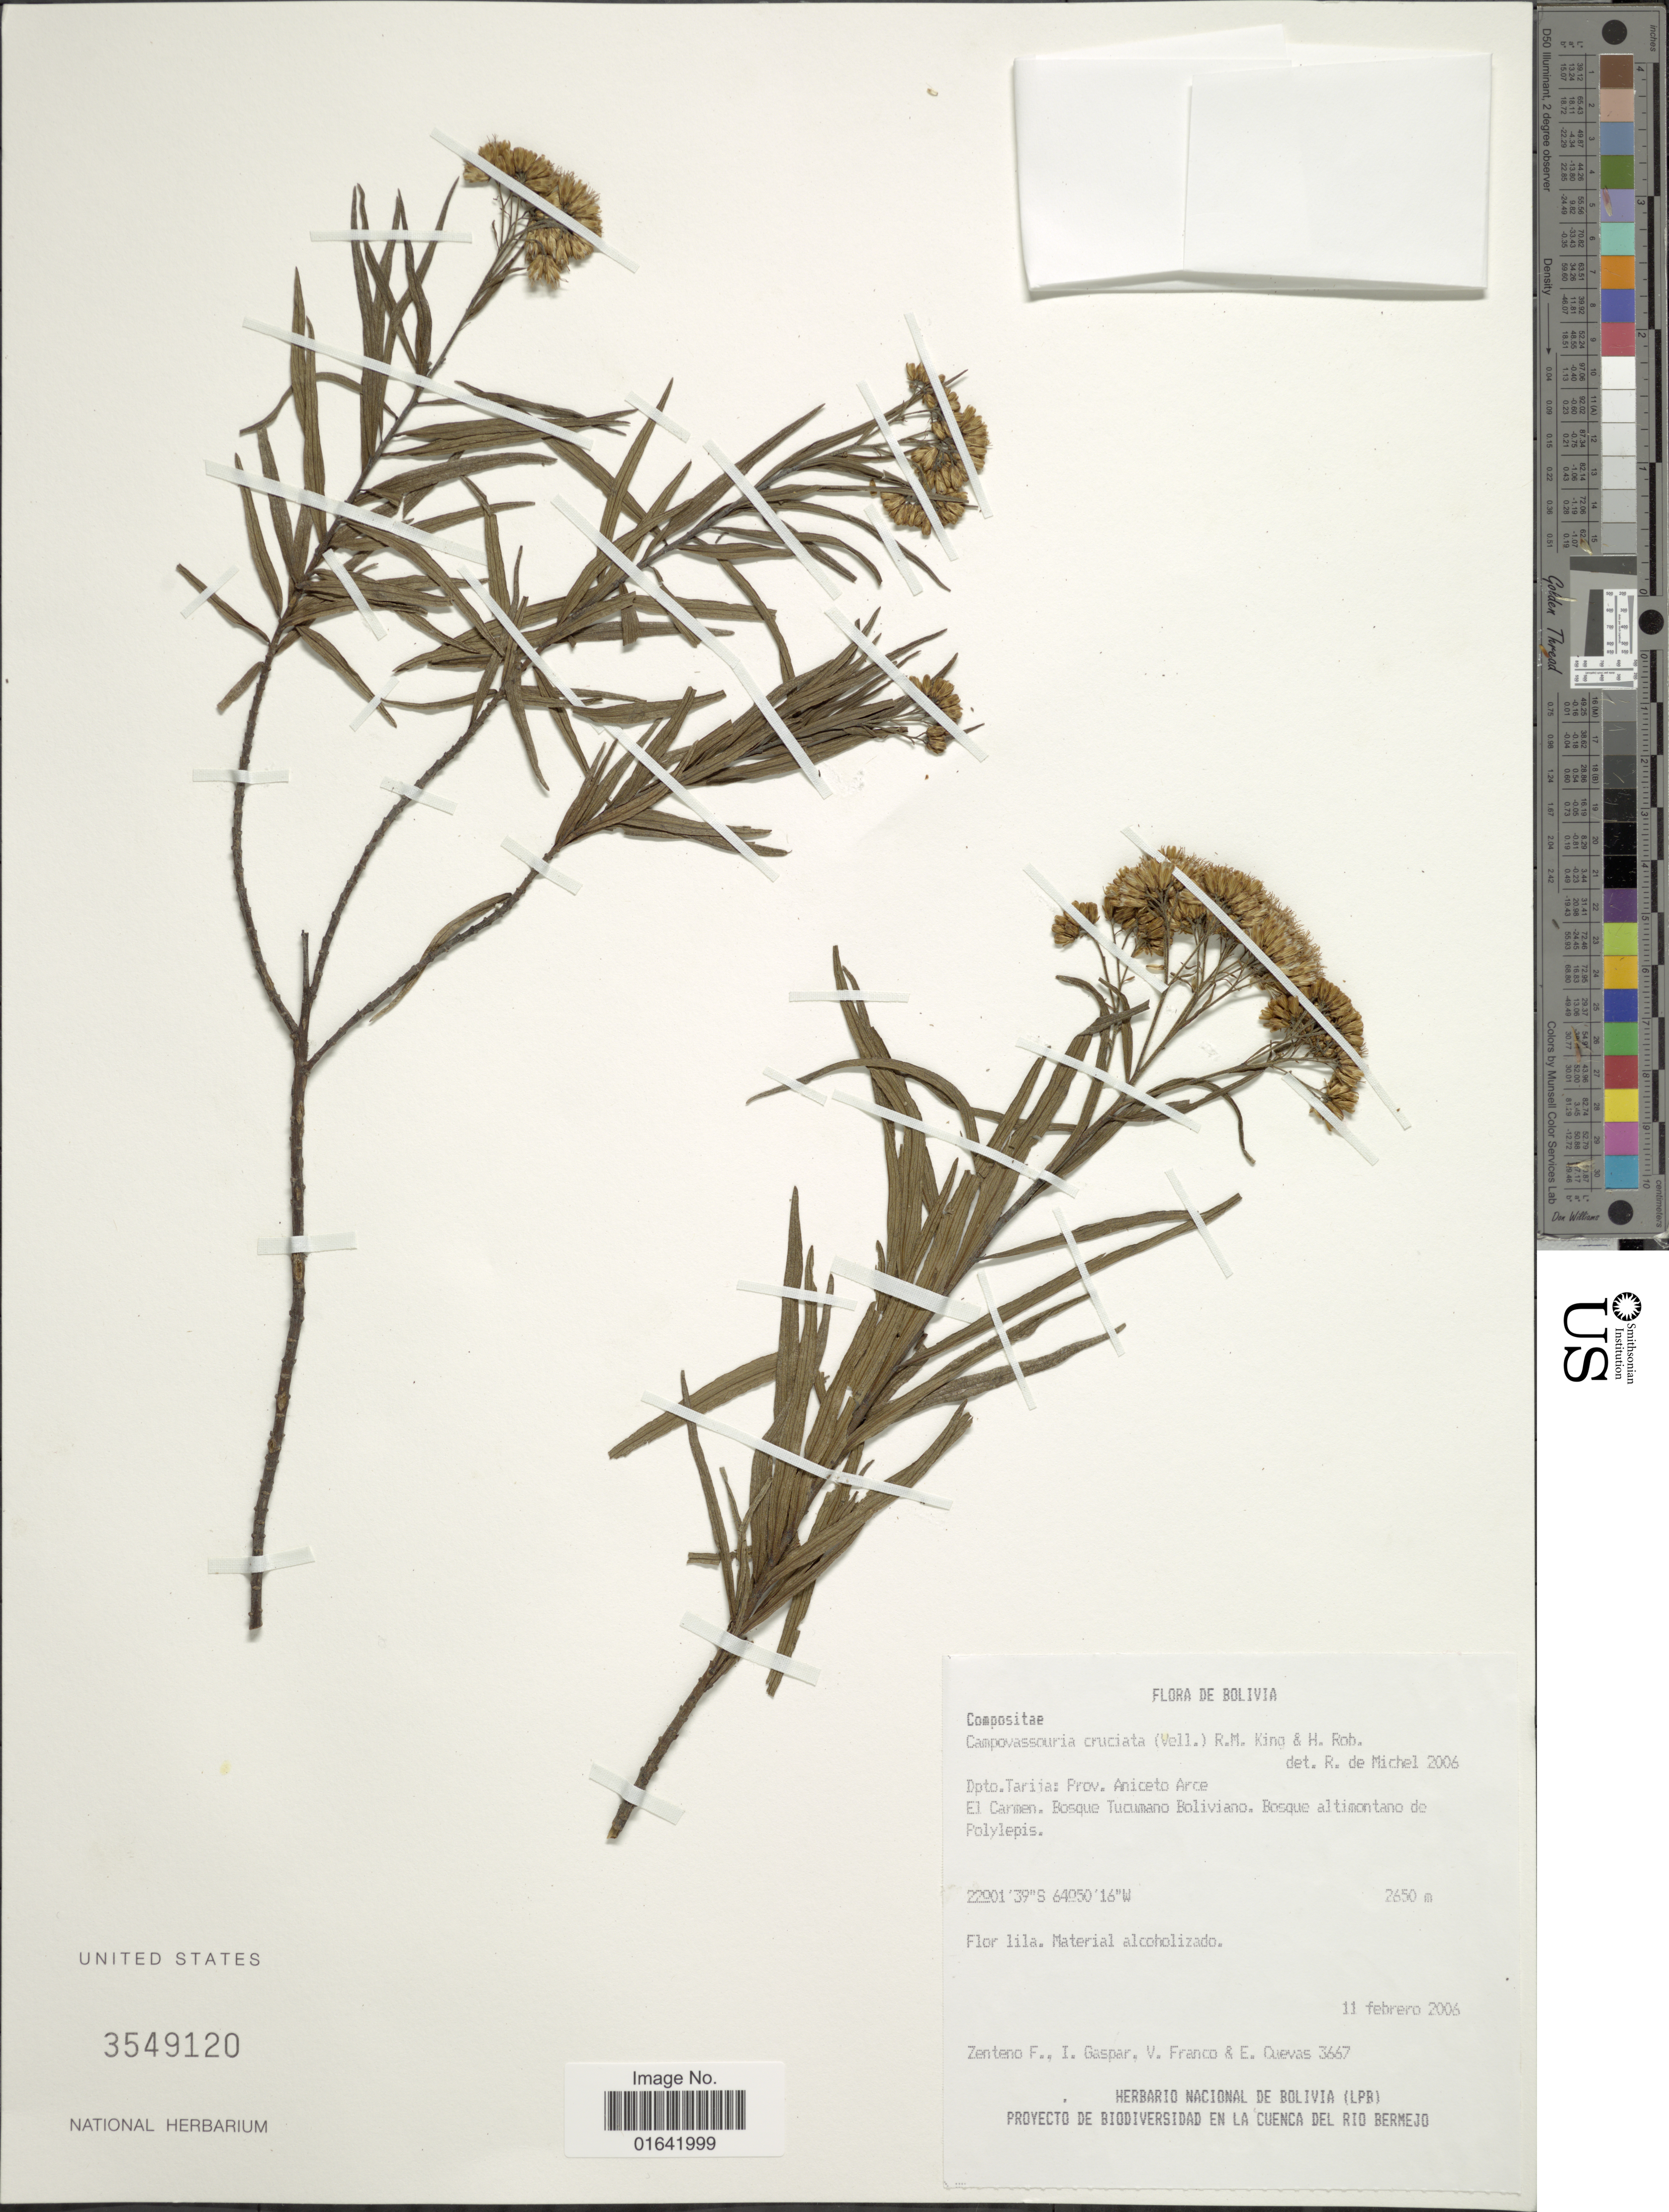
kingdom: Plantae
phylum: Tracheophyta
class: Magnoliopsida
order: Asterales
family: Asteraceae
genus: Campovassouria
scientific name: Campovassouria bupleurifolia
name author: (DC.) R.M. King & H. Rob.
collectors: F. Zenteno, I. Gaspar, V. Franco & E. Cuevas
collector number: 3667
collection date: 2006-02-11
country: Bolivia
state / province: Tarija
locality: Prov. Aniceto Arce, El Carmen, Bosque Tucumano Boliviano.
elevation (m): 2650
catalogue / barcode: US 3549120